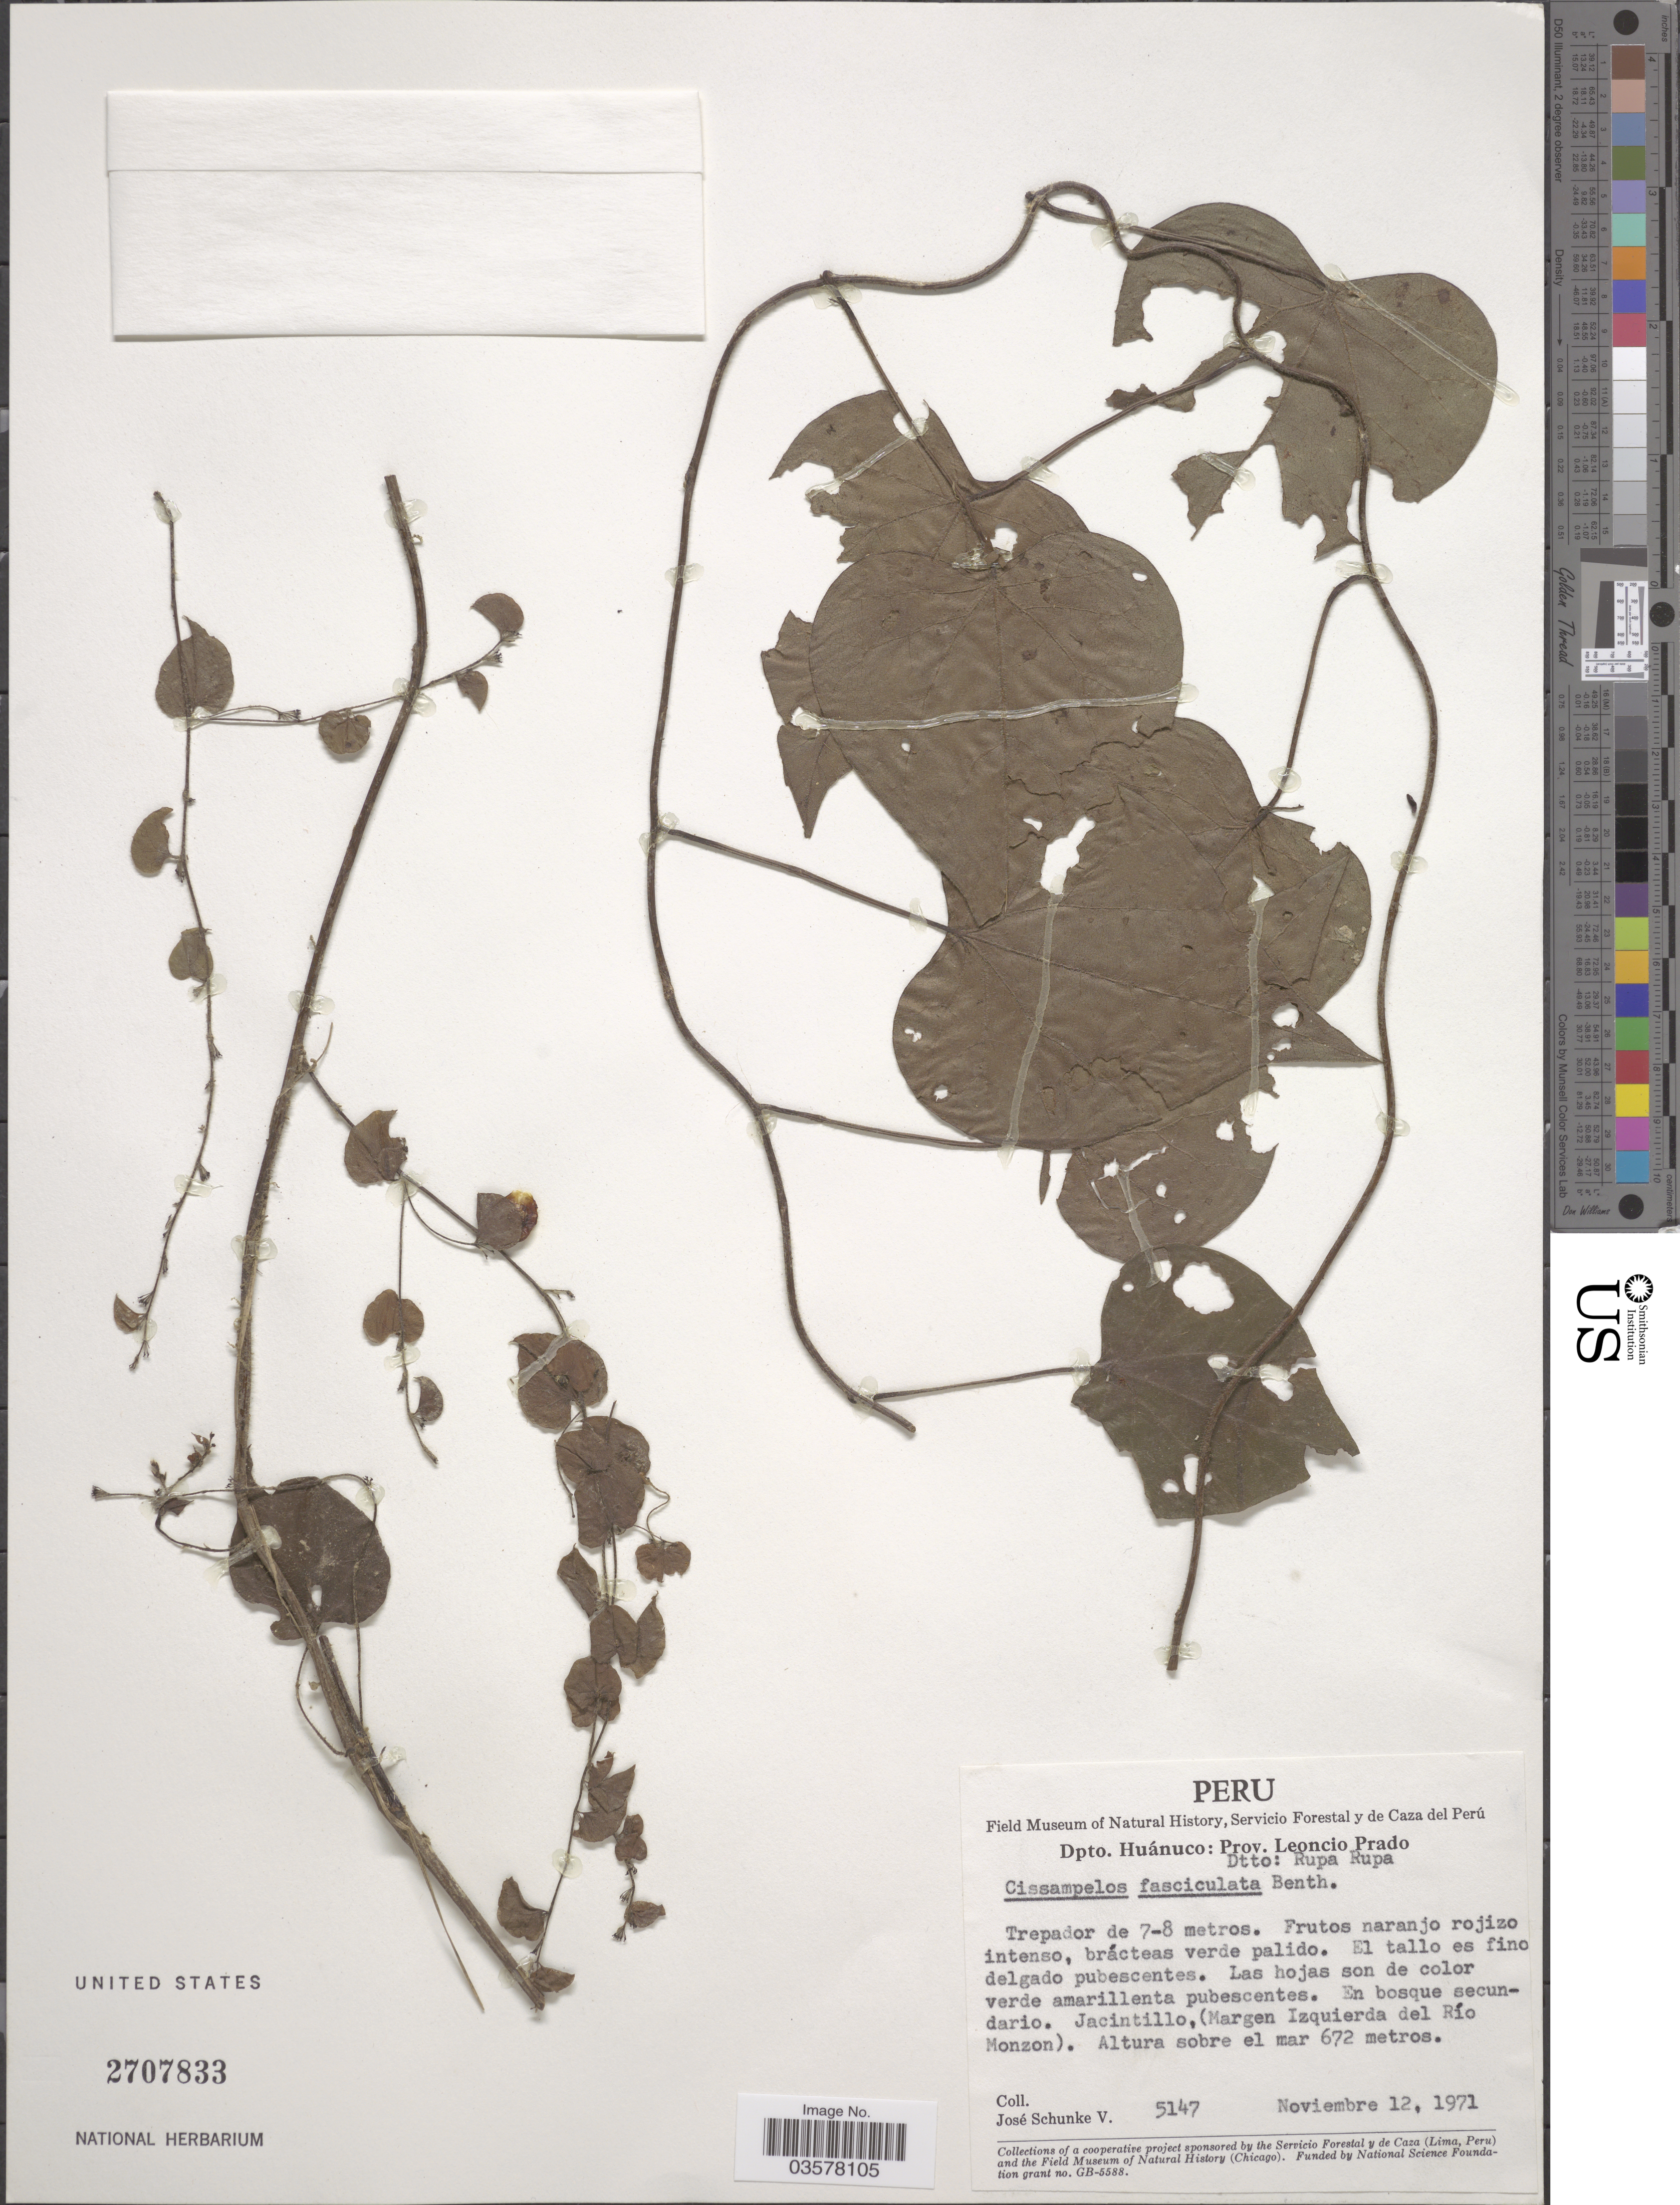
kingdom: Plantae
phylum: Tracheophyta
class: Magnoliopsida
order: Ranunculales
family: Menispermaceae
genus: Cissampelos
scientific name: Cissampelos fasciculata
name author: Benth.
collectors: J. Schunke Vigo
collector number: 5147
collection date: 1971-11-12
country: Peru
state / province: Huánuco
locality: Dpto. Huánuco: Prov. Leoncio Prado. Dtto: Rupa Rupa. Jacintillo, (margen Izquierda del Río Monzon).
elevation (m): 672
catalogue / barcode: US 2707833